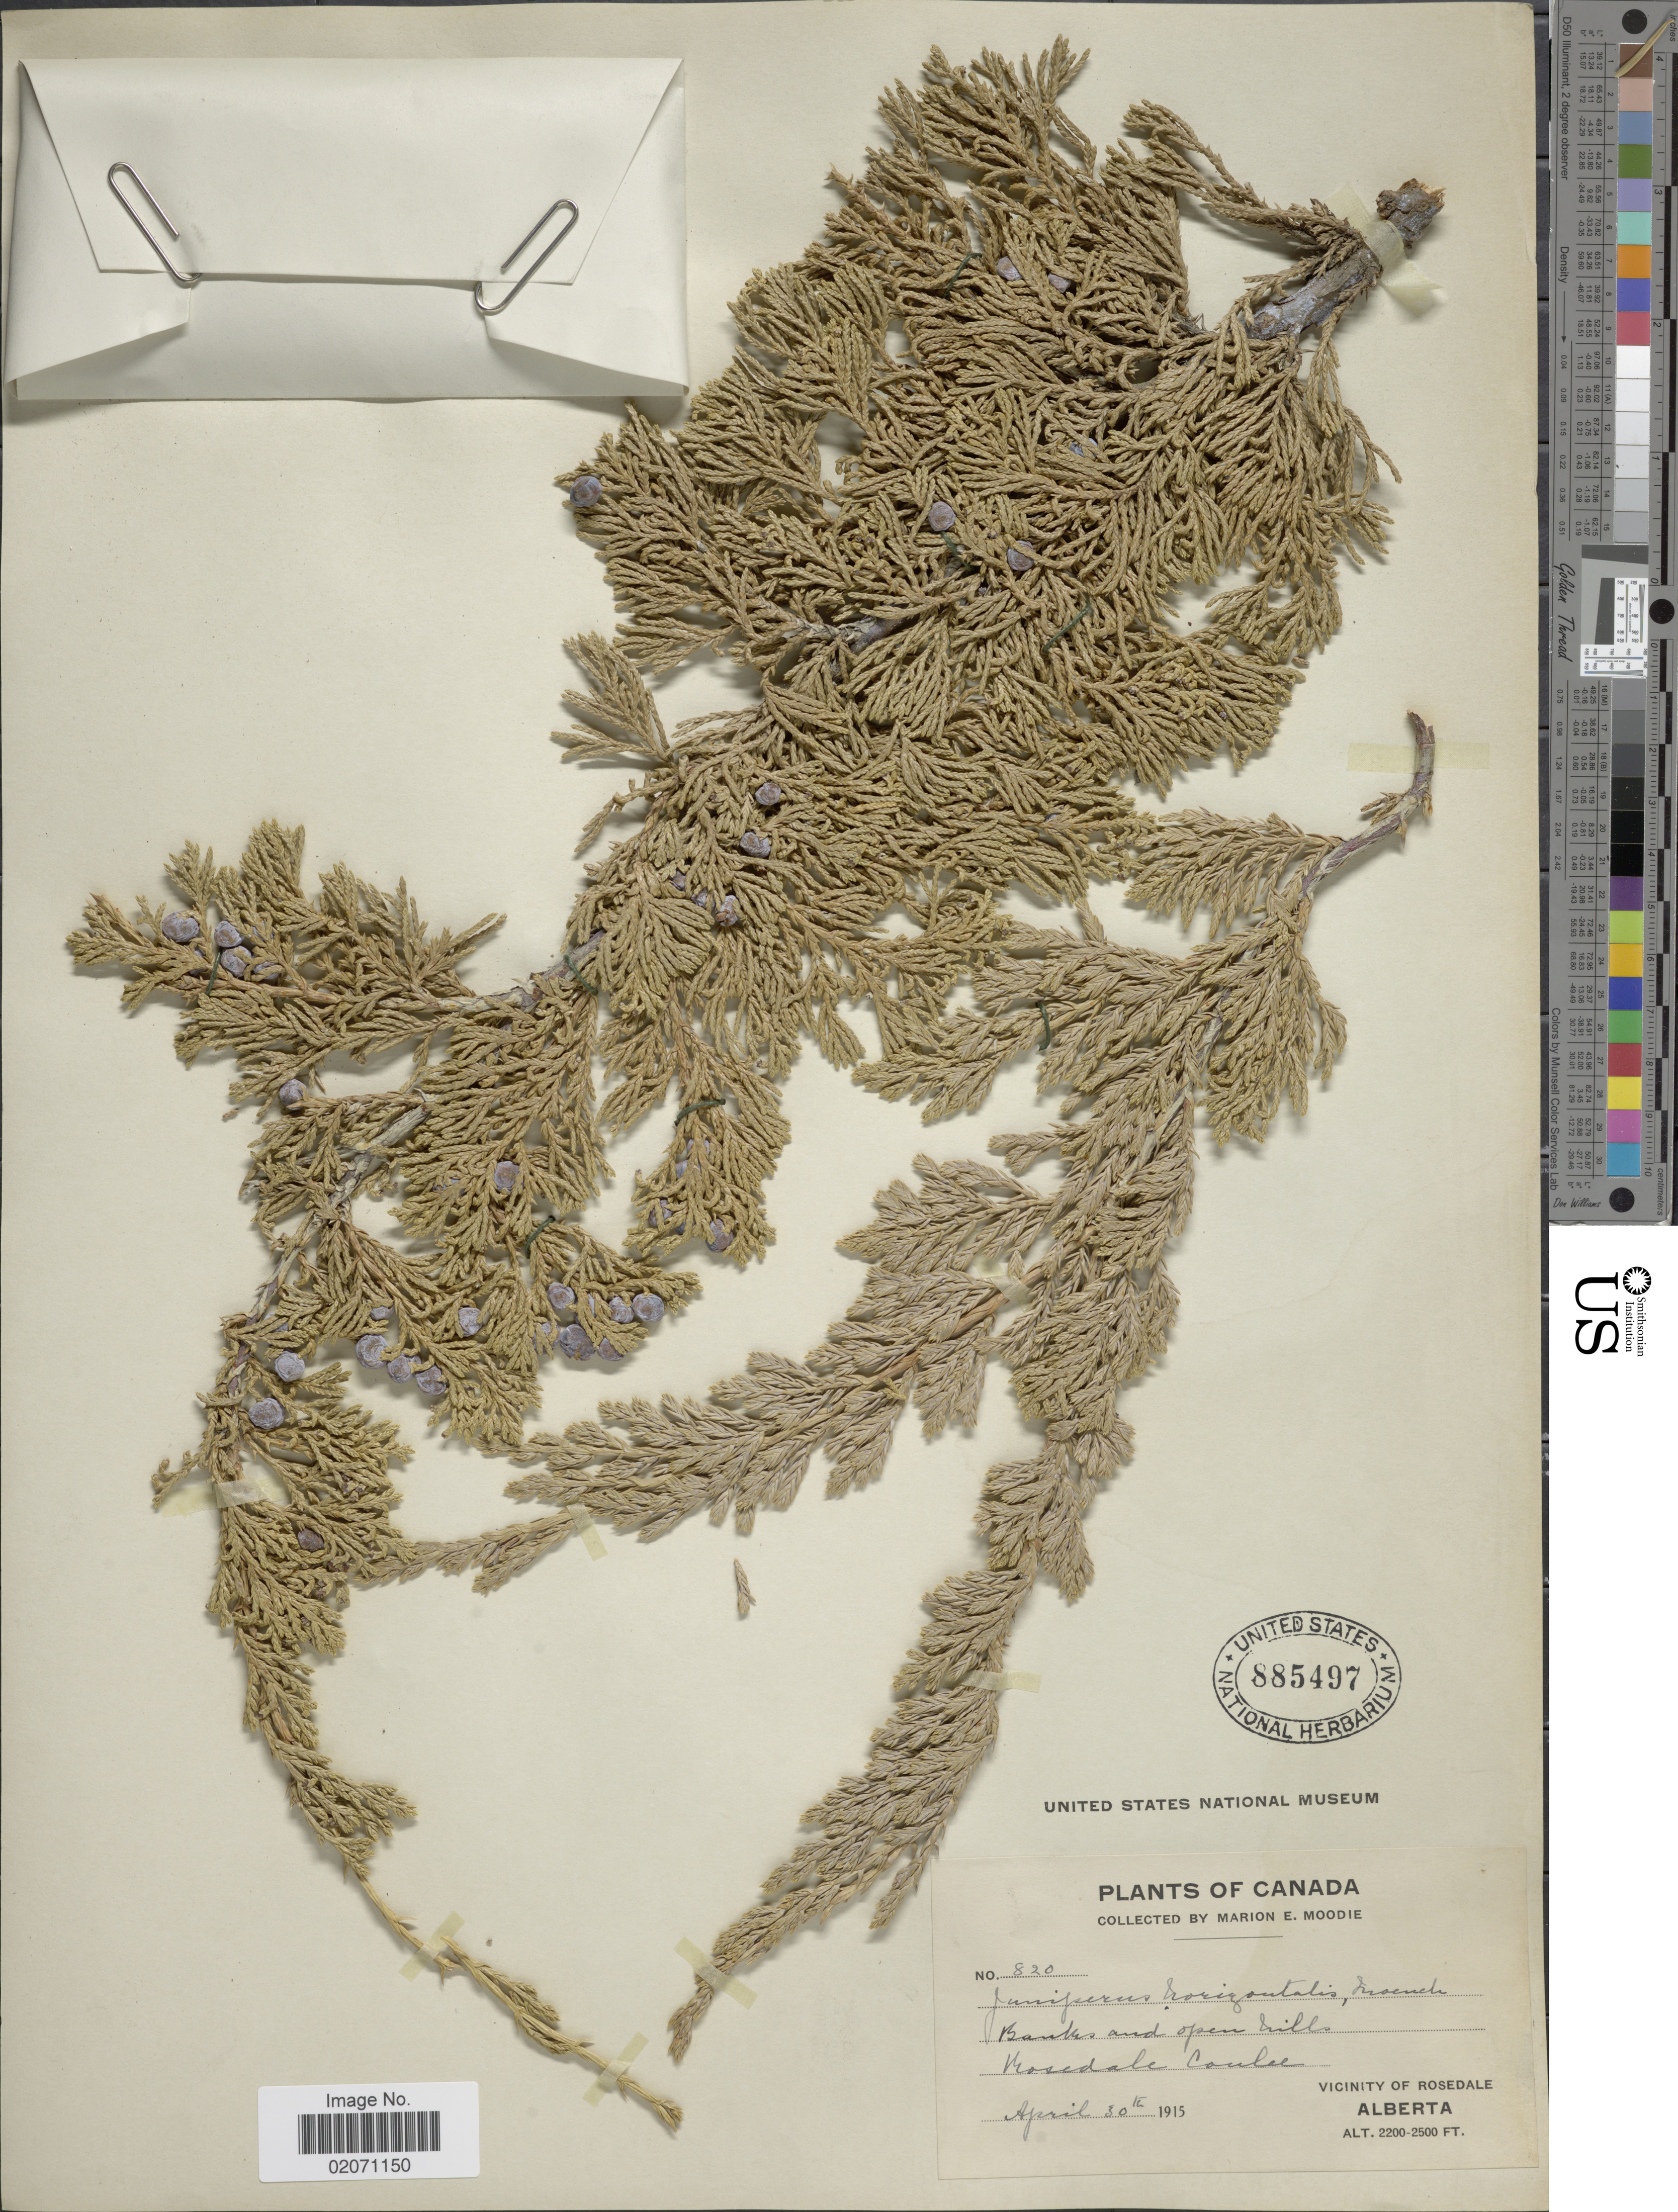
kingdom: Plantae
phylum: Tracheophyta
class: Pinopsida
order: Pinales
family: Cupressaceae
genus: Juniperus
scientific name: Juniperus horizontalis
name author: Moench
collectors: M. E. Moodie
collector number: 820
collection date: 1915-04-30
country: Canada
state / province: Alberta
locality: Rosedale Coulee, Vicinity of Rosedale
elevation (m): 671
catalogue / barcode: US 885497